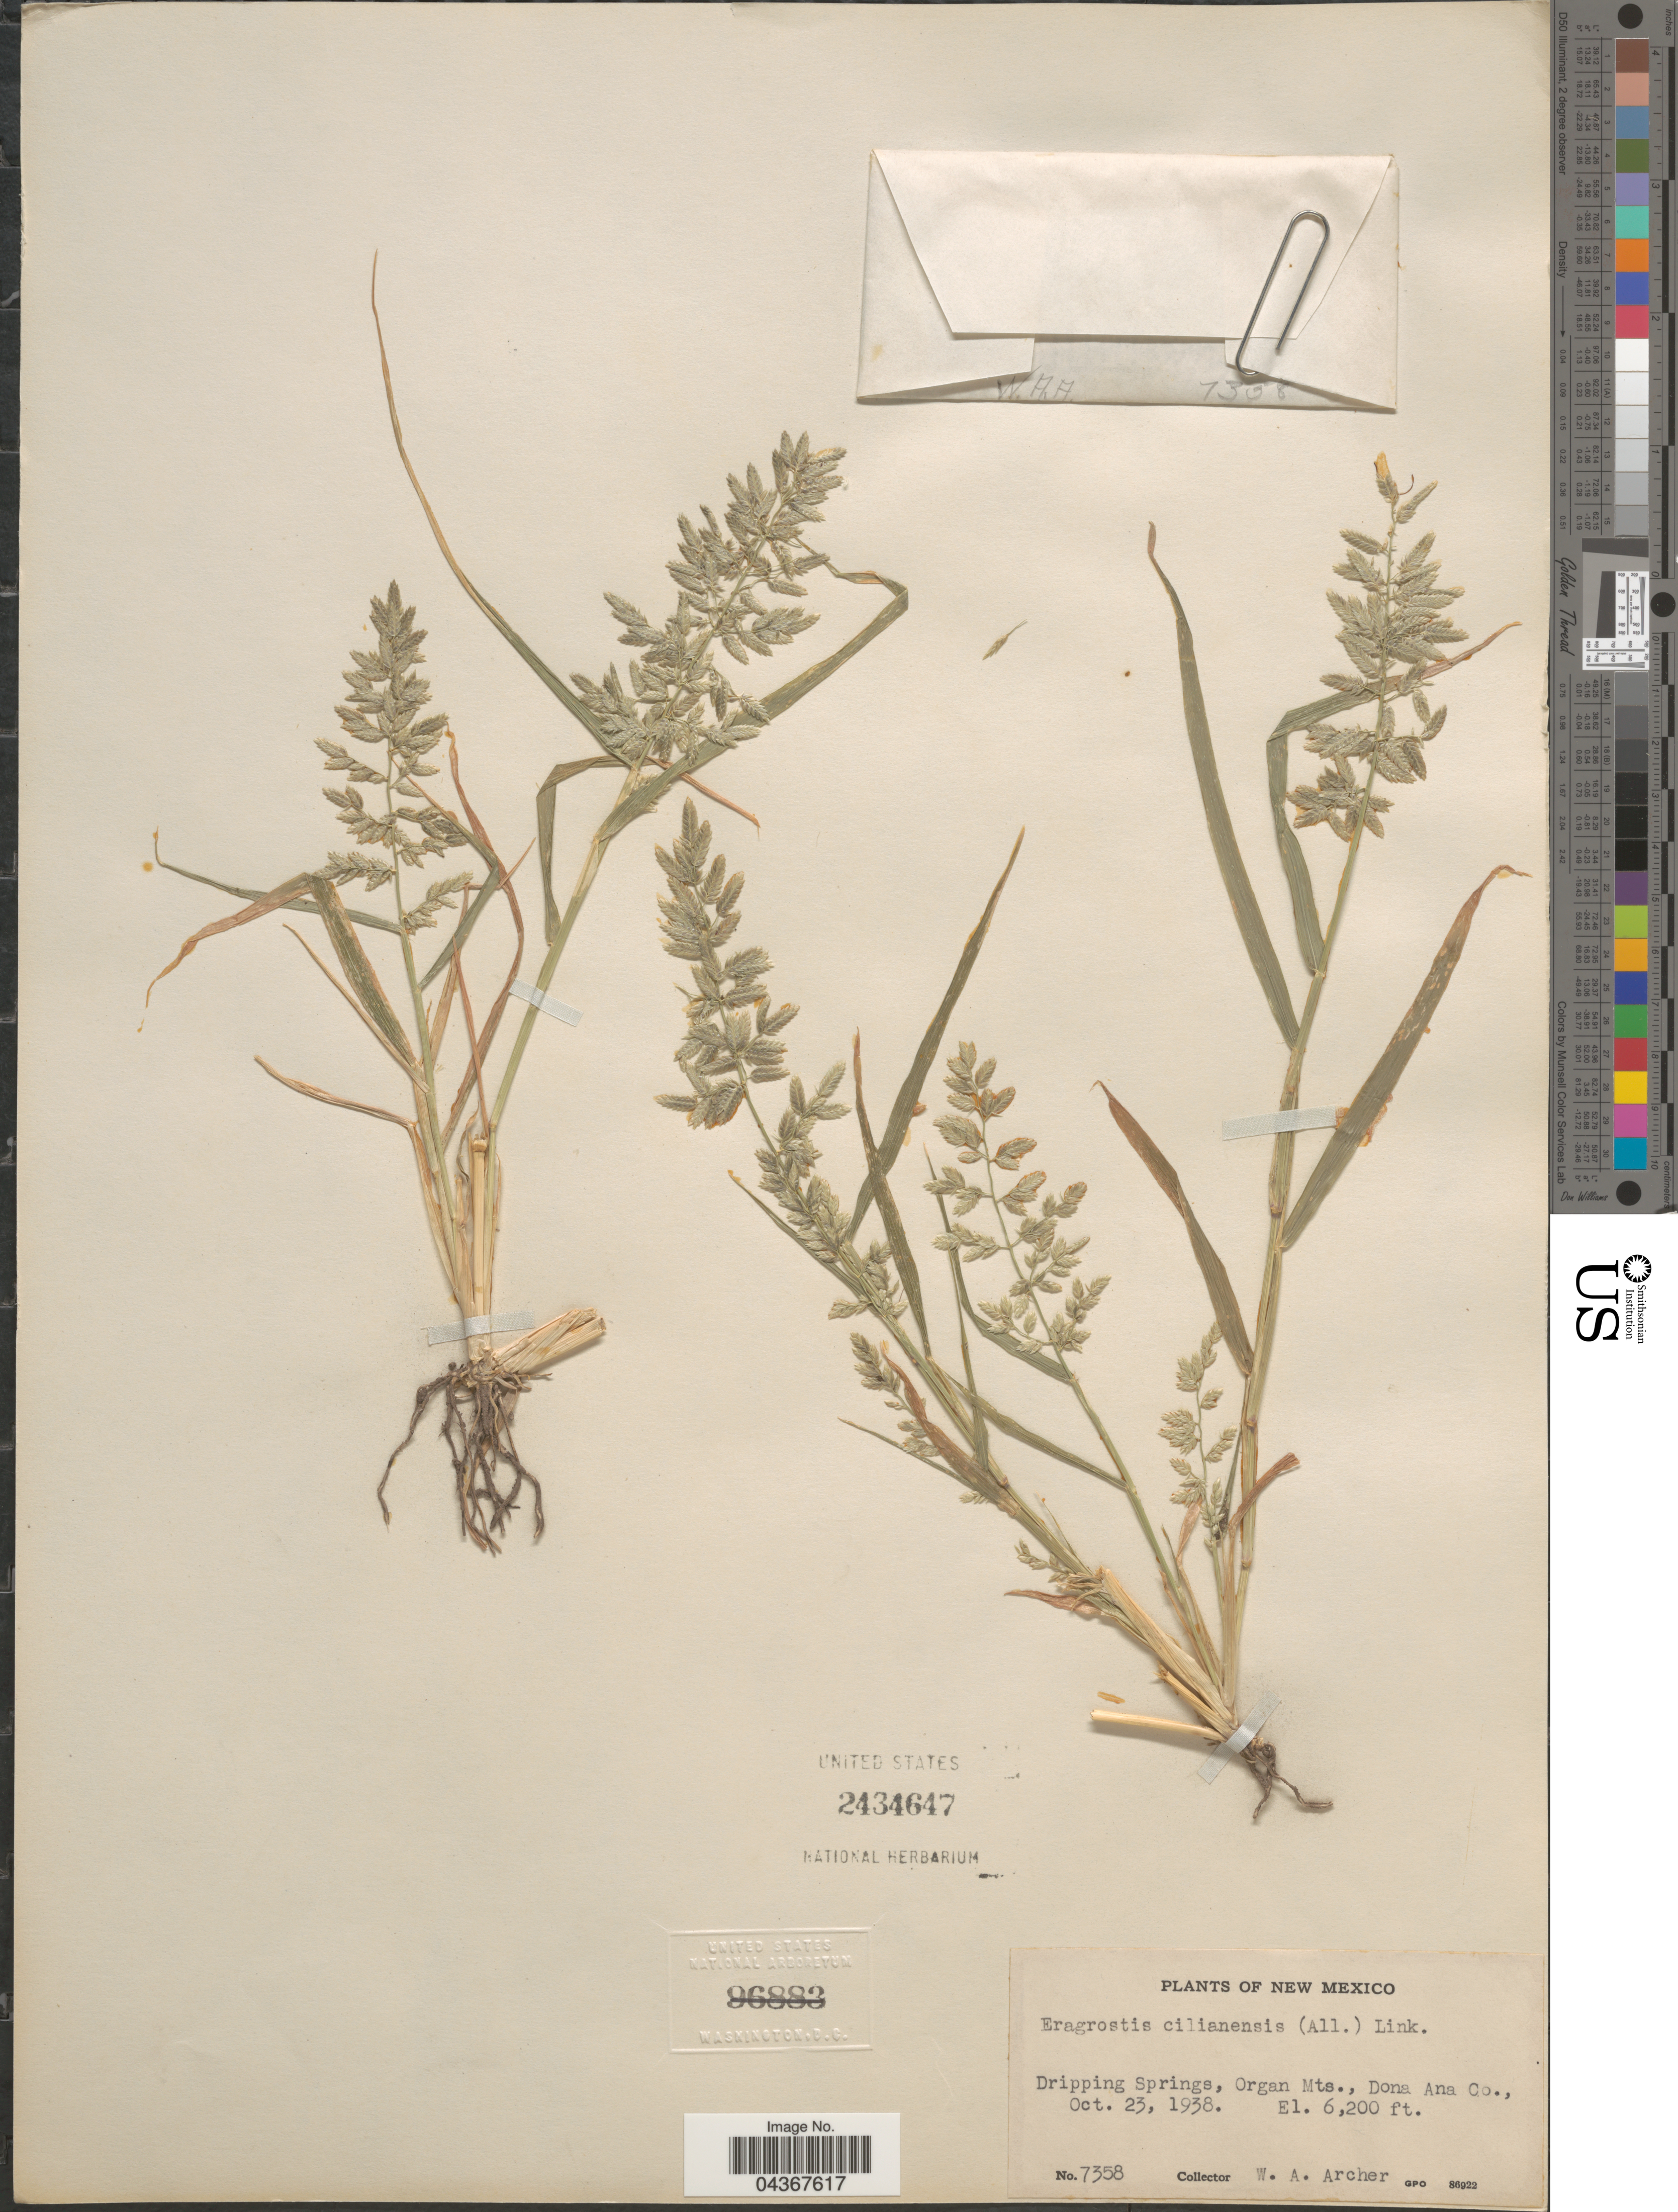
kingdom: Plantae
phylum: Tracheophyta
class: Liliopsida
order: Poales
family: Poaceae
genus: Eragrostis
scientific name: Eragrostis cilianensis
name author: (Bellardi) Vignolo ex Janch.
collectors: W. Archer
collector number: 7358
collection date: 1938-10-23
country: United States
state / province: New Mexico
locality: Dripping Springs, Organ Mts., Dona Ana Co.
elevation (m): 1890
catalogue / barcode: US 2434647